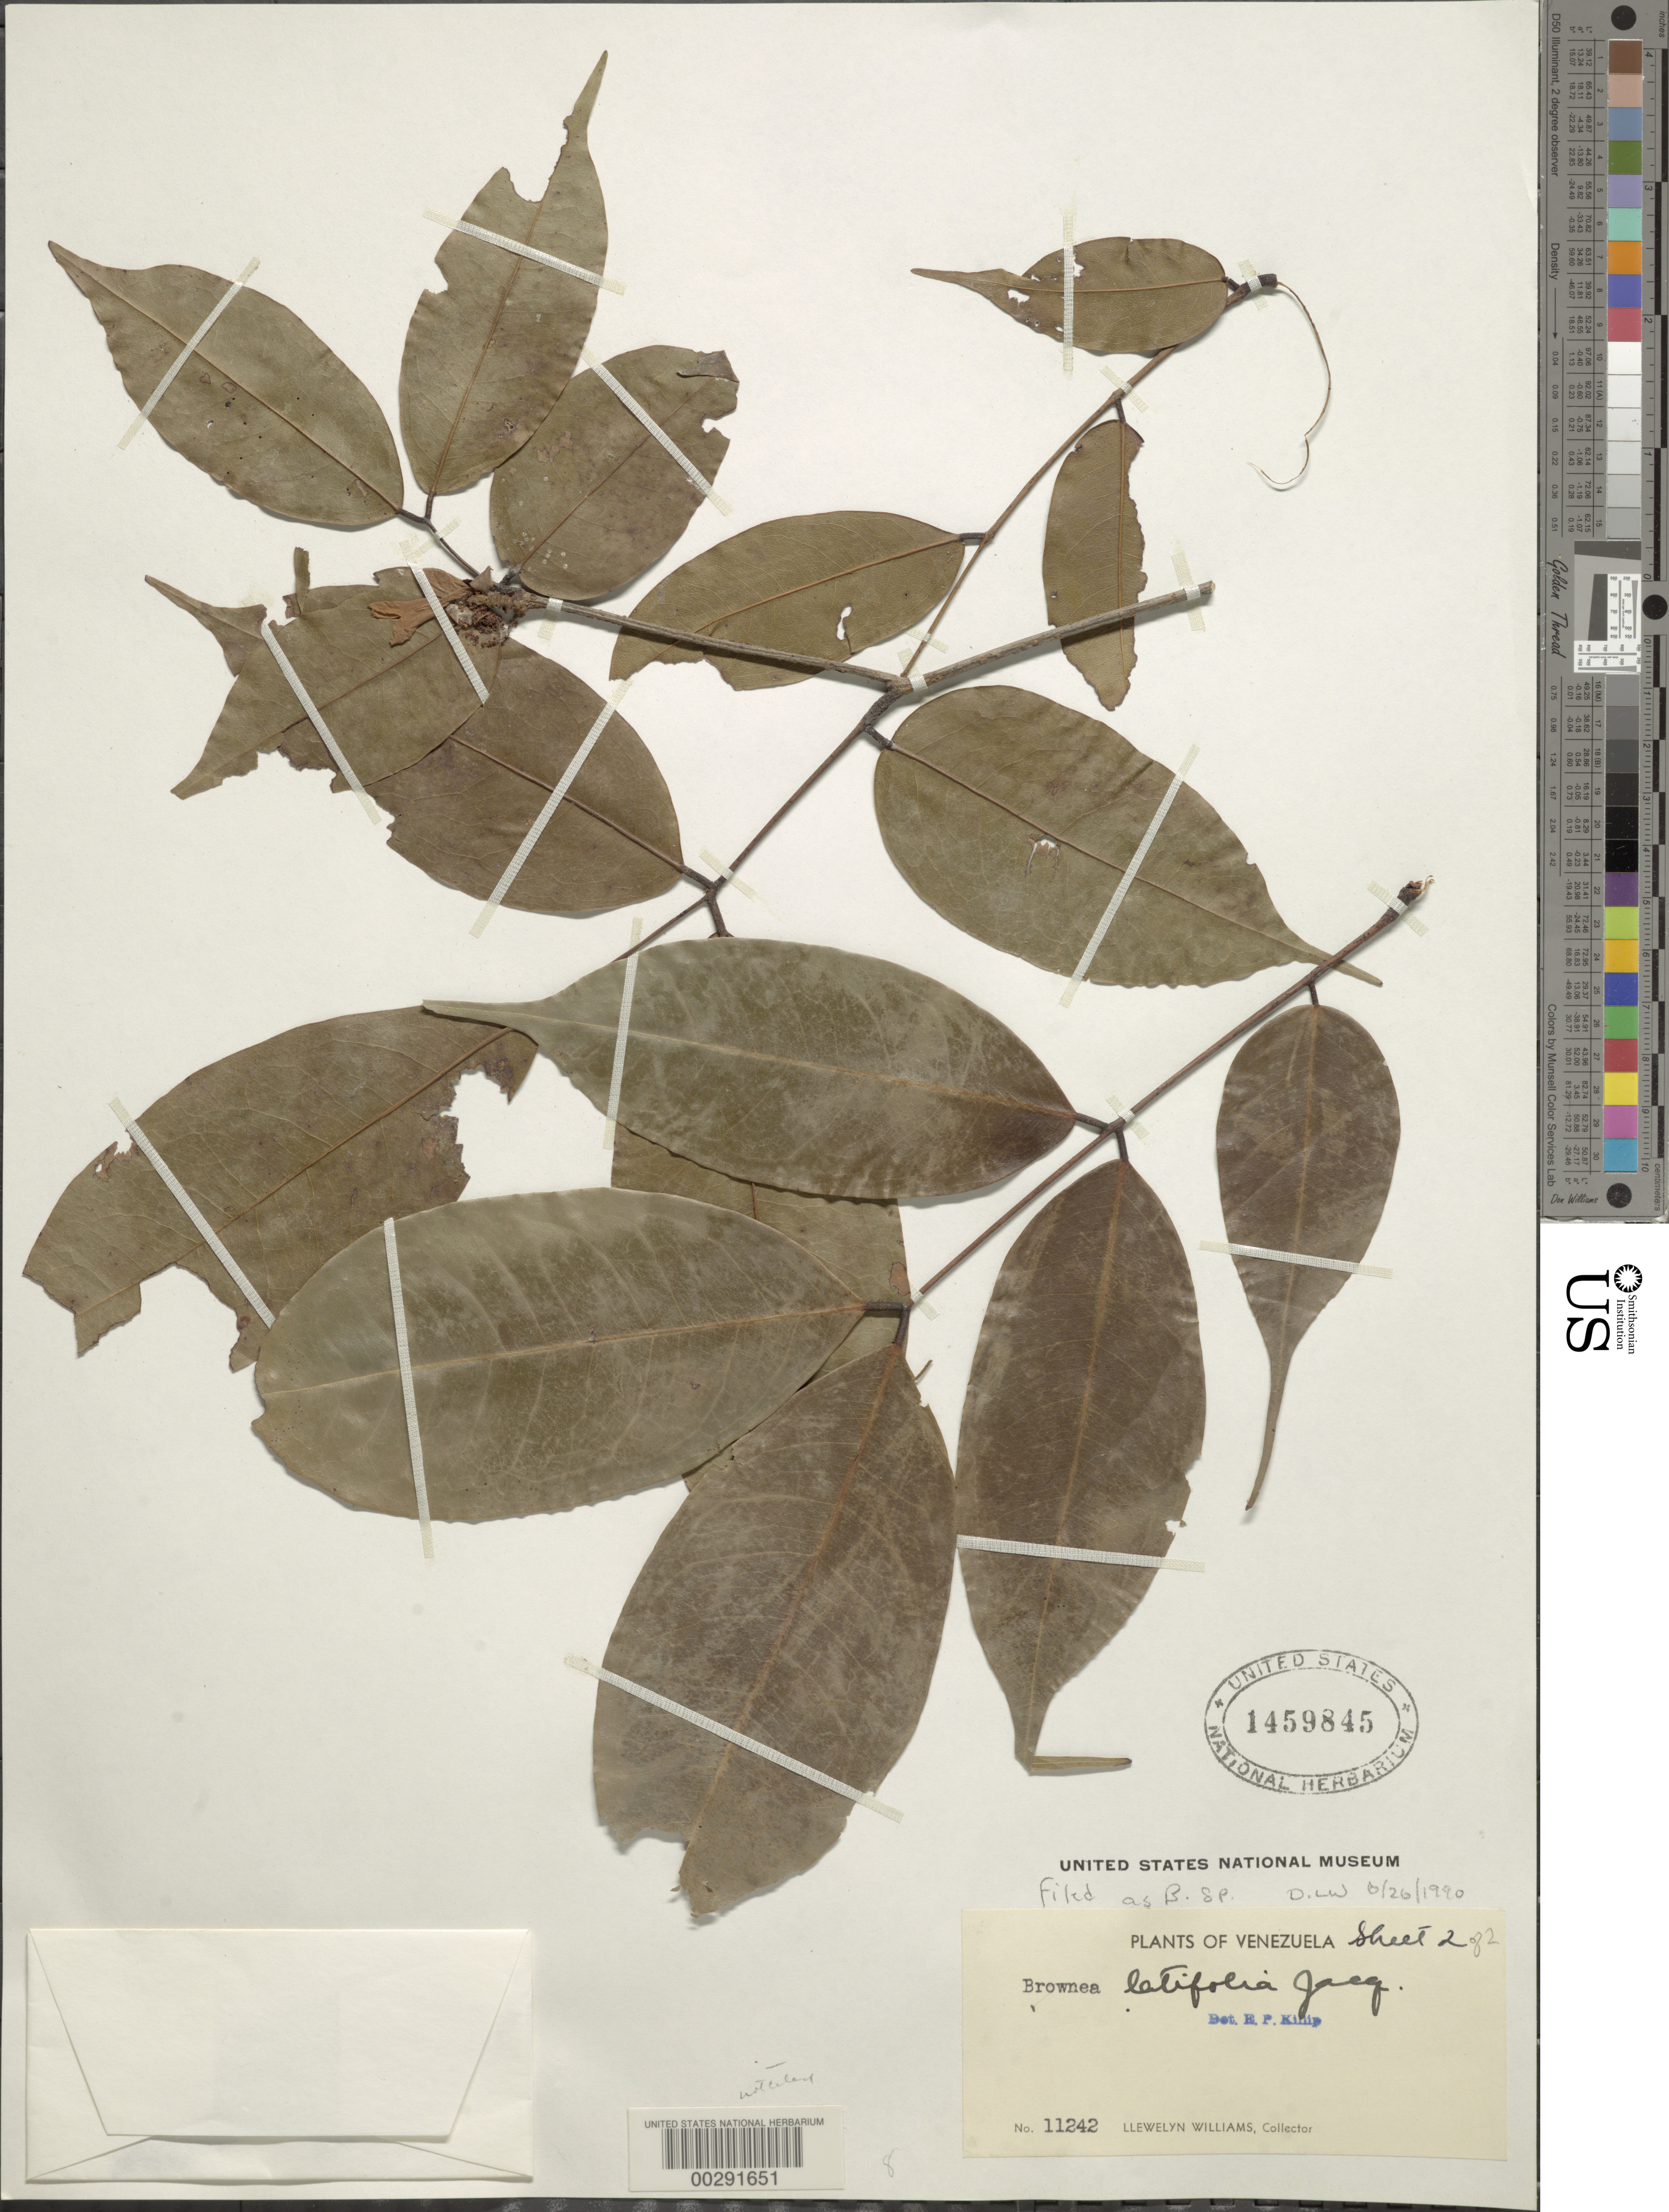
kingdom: Plantae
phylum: Tracheophyta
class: Magnoliopsida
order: Fabales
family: Fabaceae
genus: Brownea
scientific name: Brownea sp.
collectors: Ll. Williams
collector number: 11242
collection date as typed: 14 Feb 1939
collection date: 1939-02-14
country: Venezuela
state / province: Bolivar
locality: La union, medio caura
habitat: Declining forest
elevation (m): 80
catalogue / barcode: US 1459845